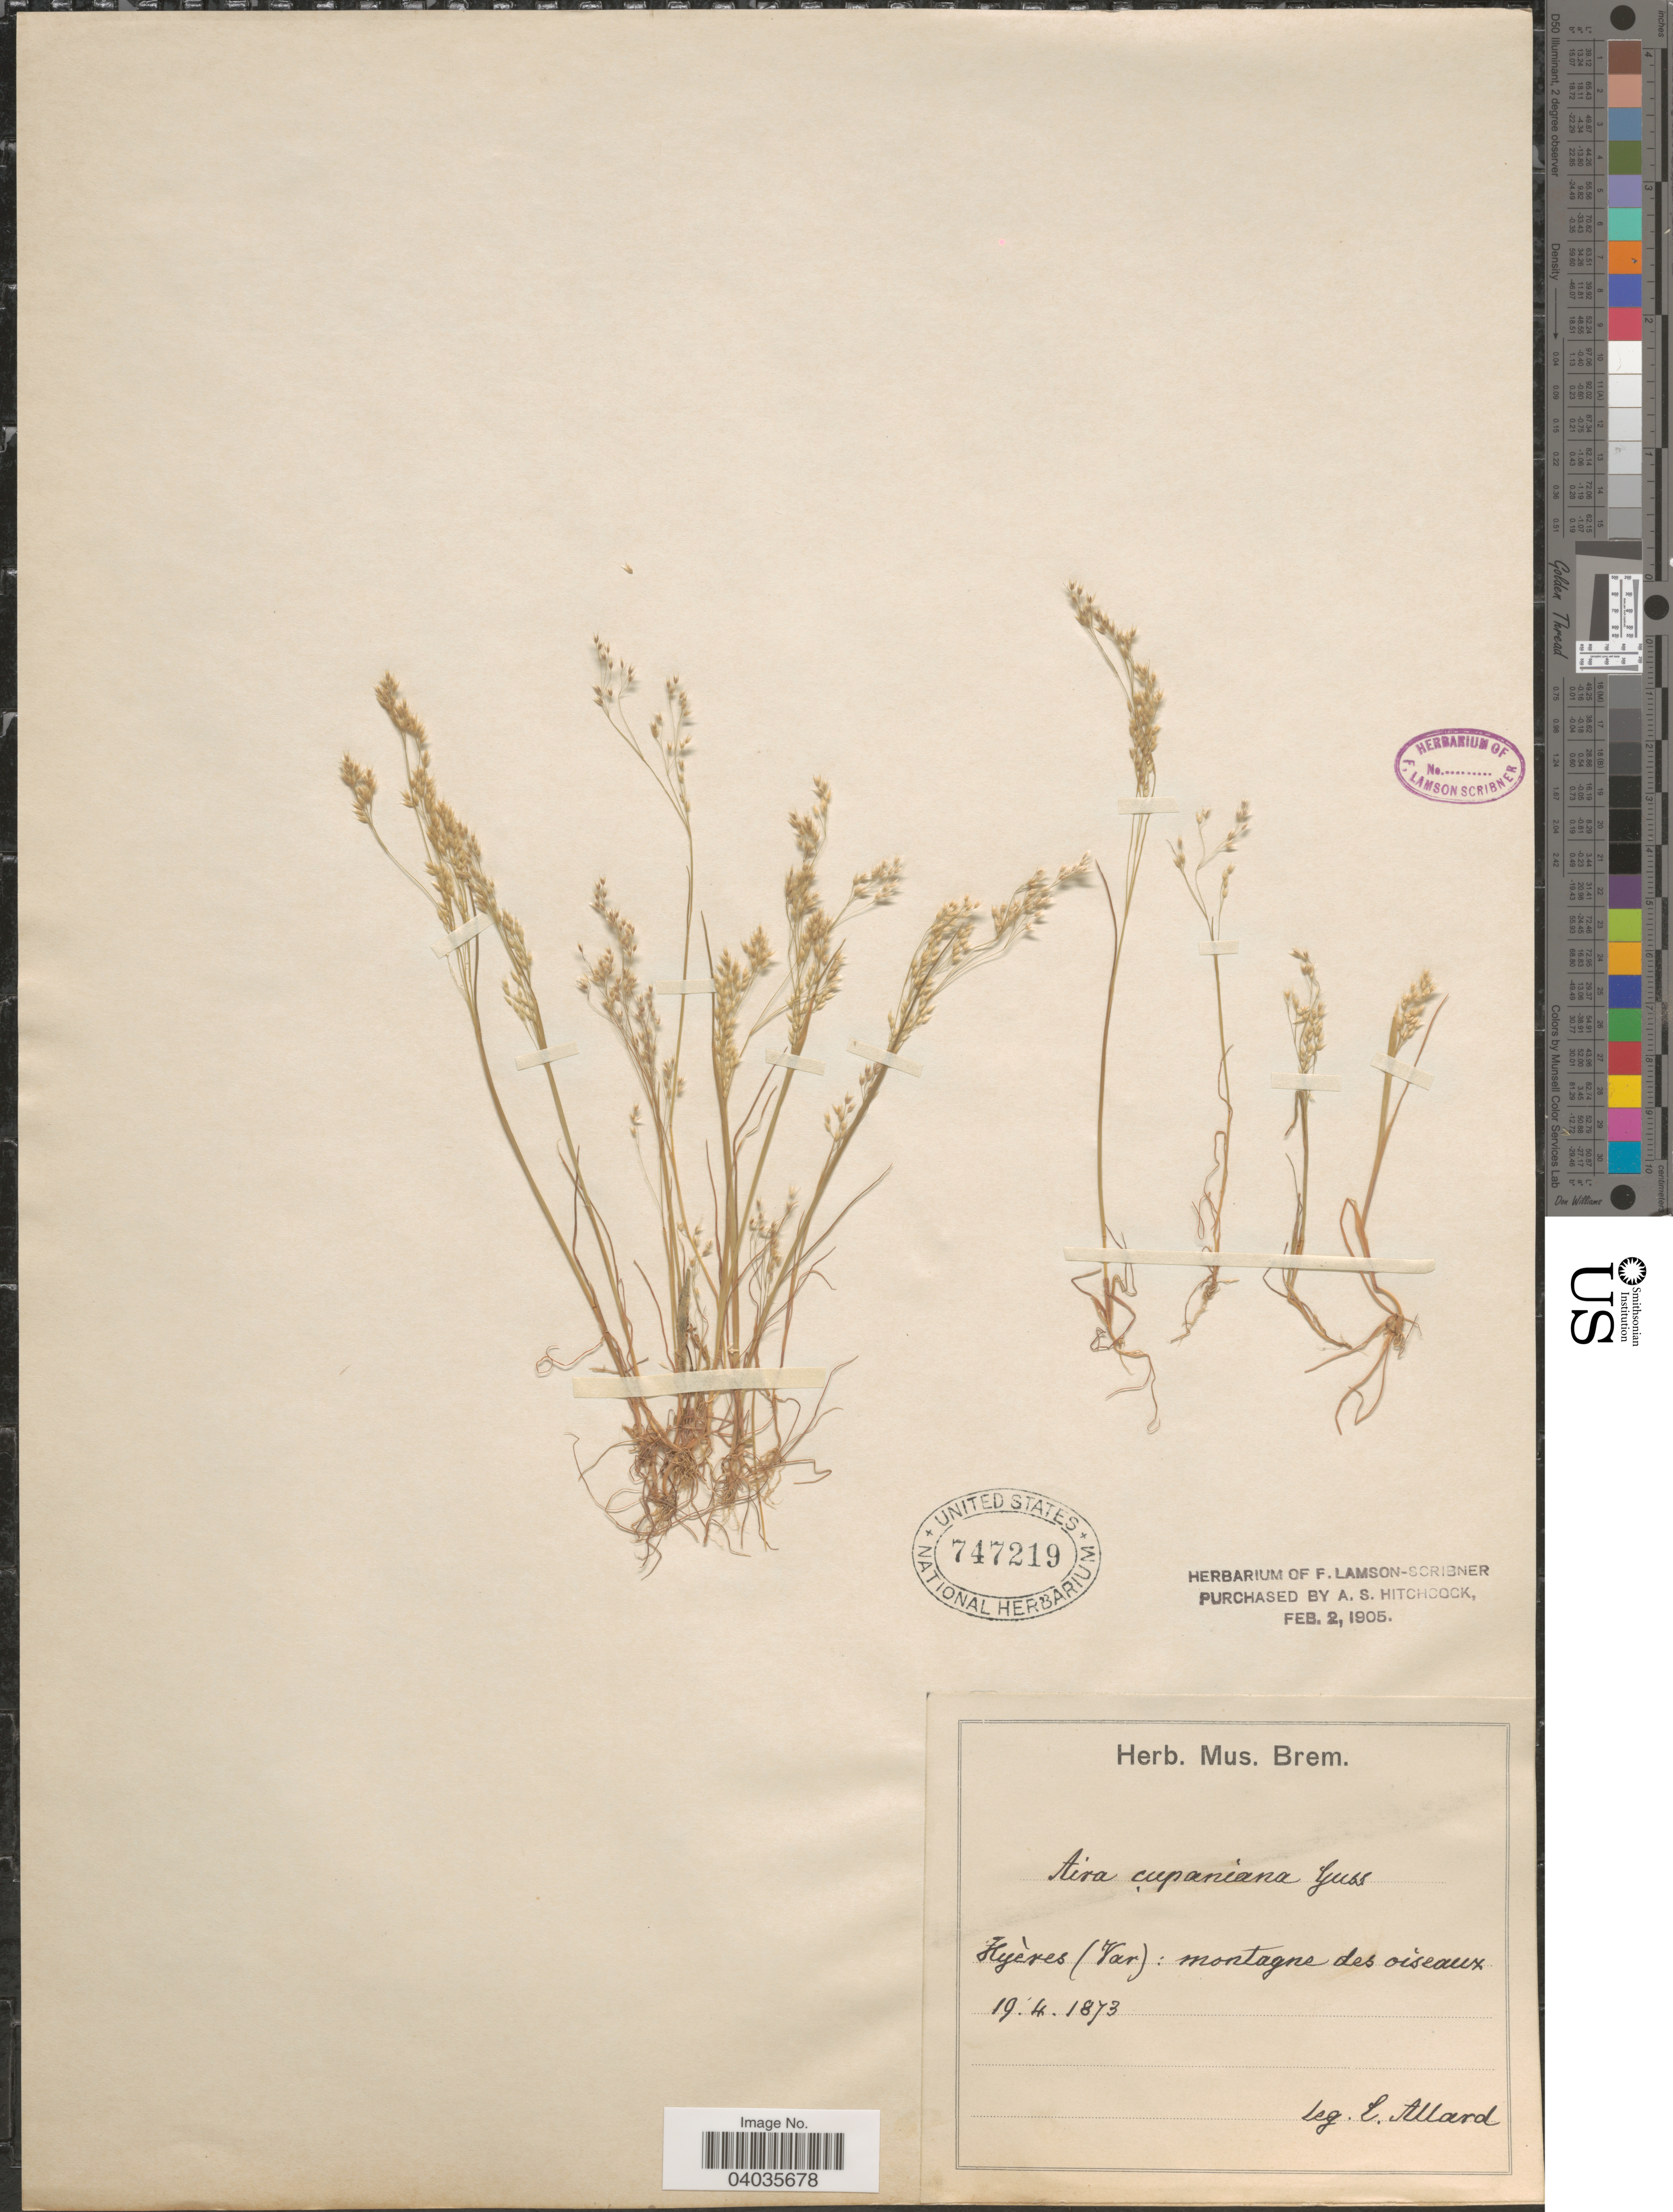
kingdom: Plantae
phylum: Tracheophyta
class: Liliopsida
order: Poales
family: Poaceae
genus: Aira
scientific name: Aira cupaniana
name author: Gussone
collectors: E. P. Allard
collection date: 1873-04-19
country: France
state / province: Provence-Alpes-Côte d'Azur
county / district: Var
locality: Hyères (Var) : montagne des oiseaux.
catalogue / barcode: US 747219